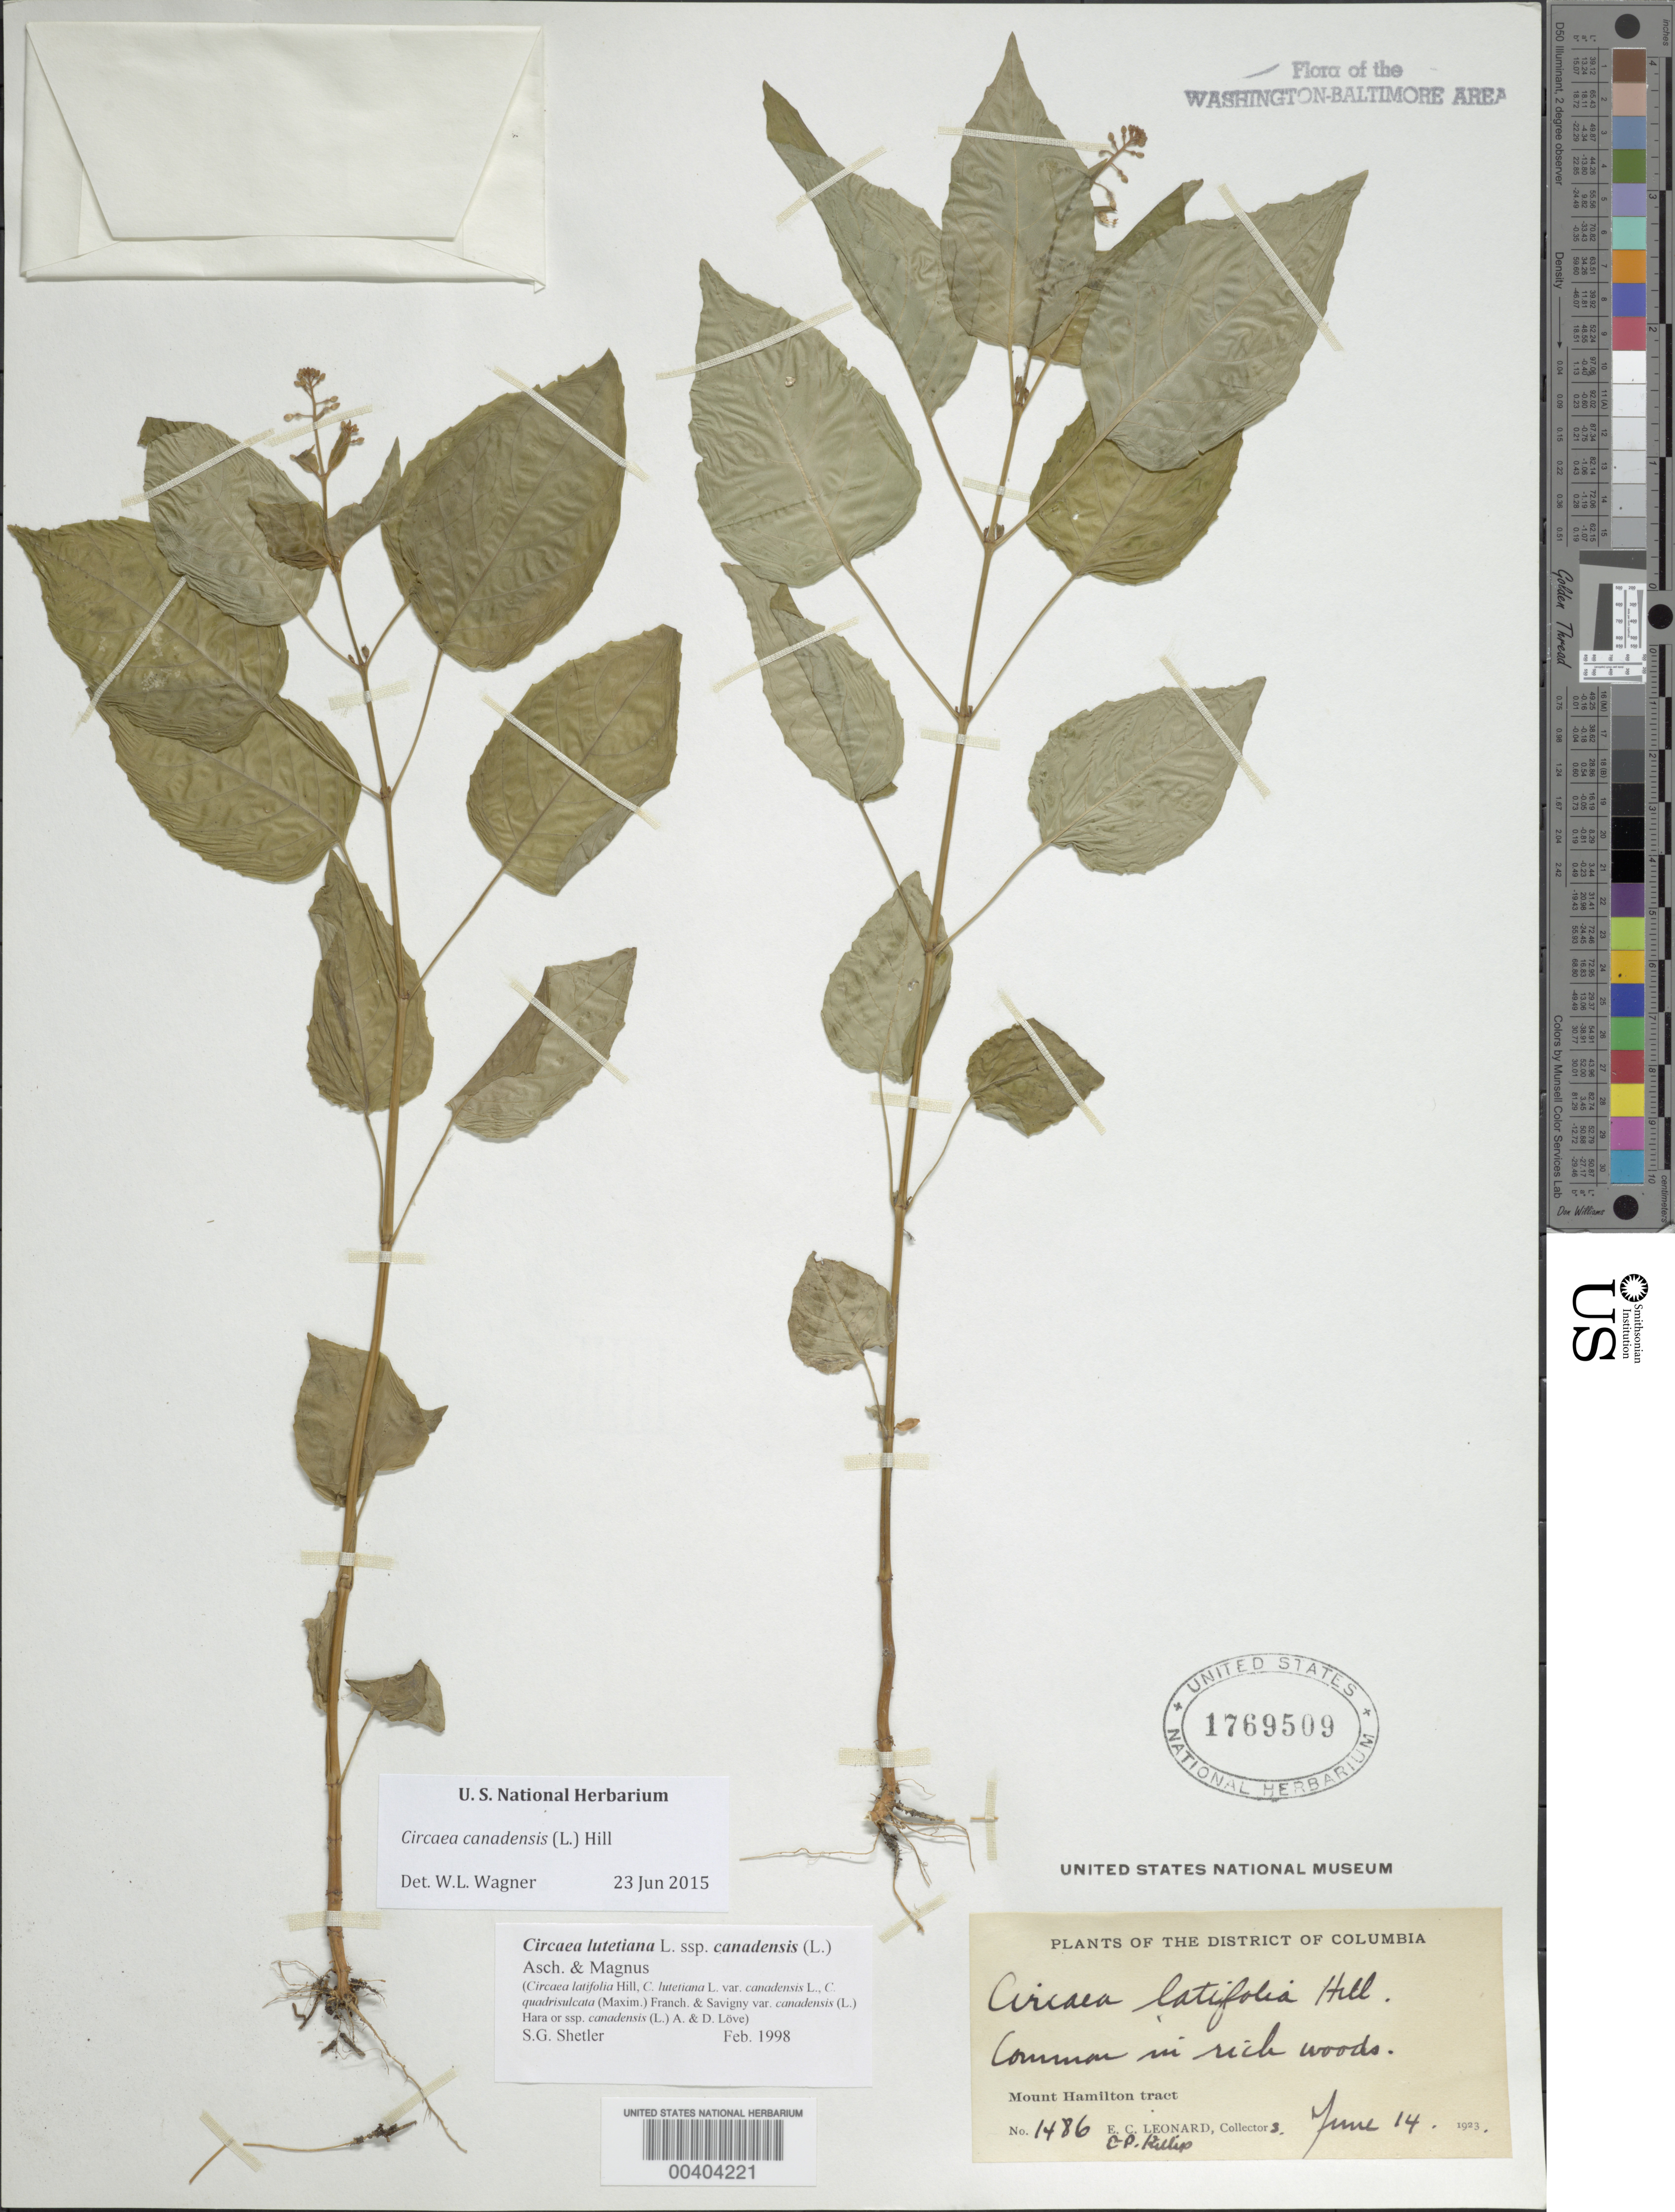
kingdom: Plantae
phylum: Tracheophyta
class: Magnoliopsida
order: Myrtales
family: Onagraceae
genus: Circaea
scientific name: Circaea canadensis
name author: (L.) Hill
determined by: Wagner, W. L., (BOT), Smithsonian Institution - National Museum of Natural History (UNITED STATES)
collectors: E. C. Leonard & E. P. Killip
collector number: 1486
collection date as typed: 14 Jun 1923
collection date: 1923-06-14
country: United States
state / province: District of Columbia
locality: Mount Hamilton Tract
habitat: In rich woods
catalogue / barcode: US 1769509